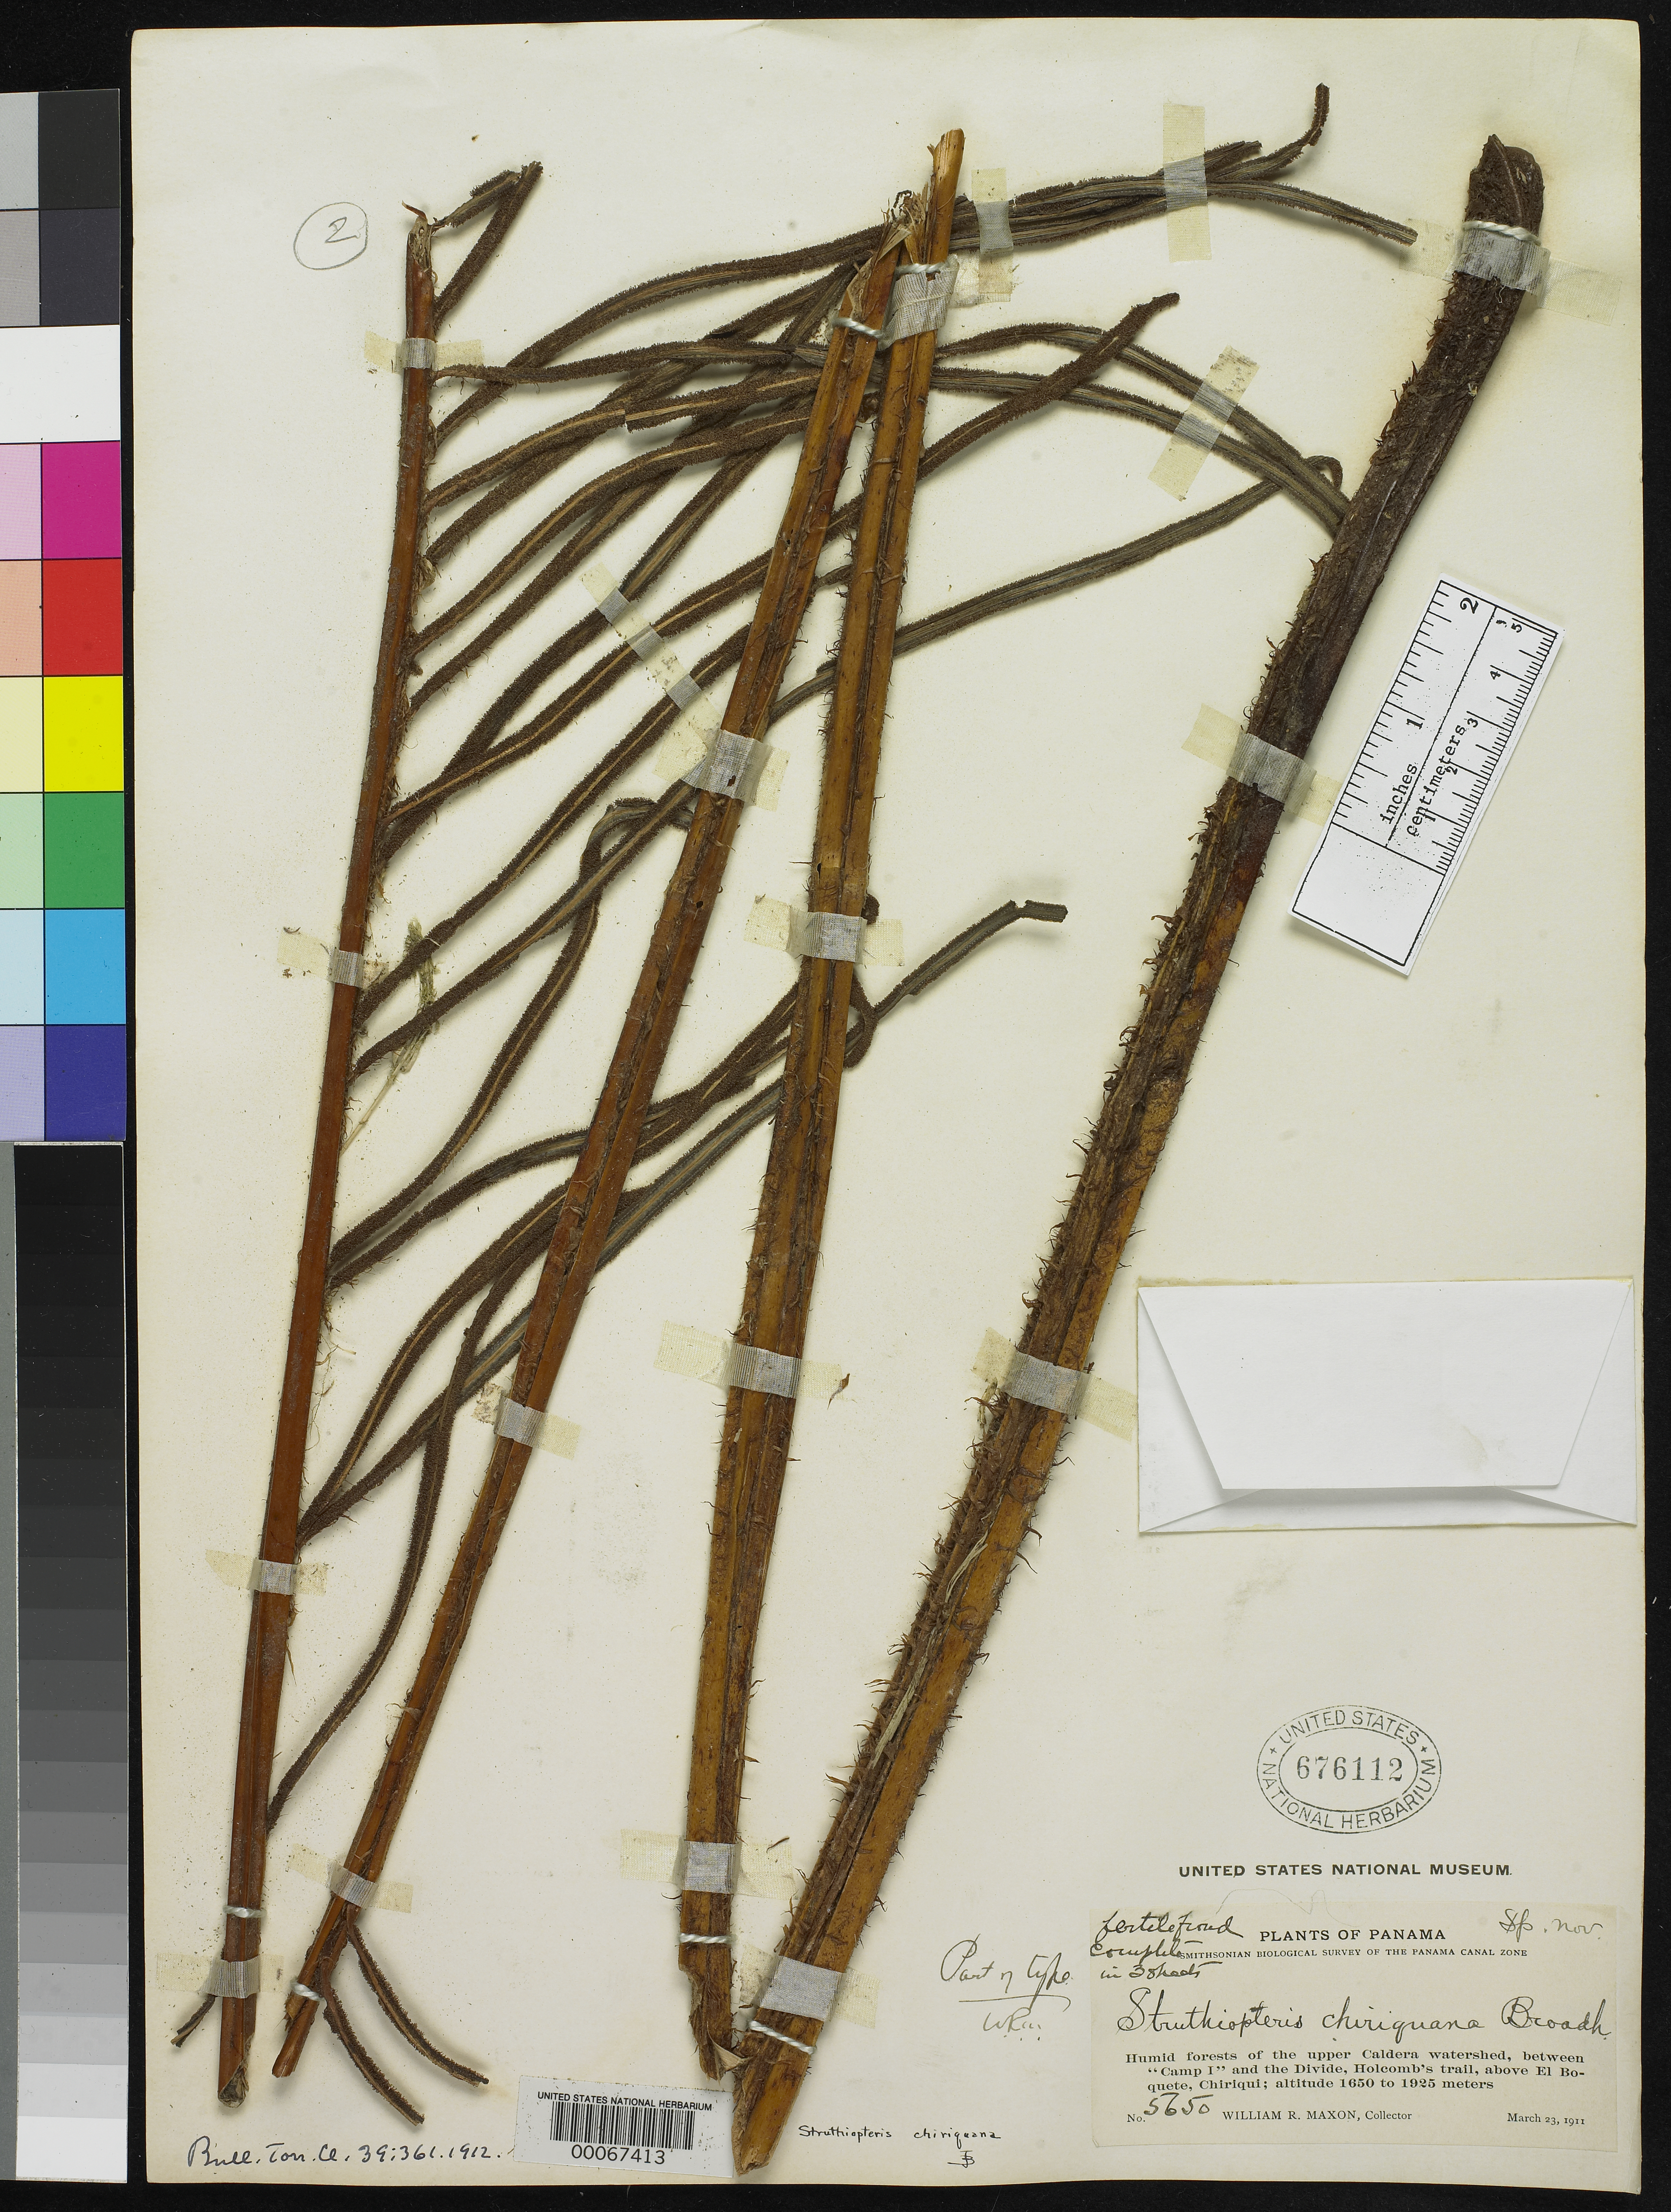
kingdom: Plantae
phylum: Tracheophyta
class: Polypodiopsida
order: Polypodiales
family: Blechnaceae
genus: Struthiopteris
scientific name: Struthiopteris chiriquana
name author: Broadh.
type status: Holotype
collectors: W. R. Maxon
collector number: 5650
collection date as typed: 23 Mar 1911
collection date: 1911-03-23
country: Panama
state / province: Chiriquí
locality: Upper Caldera River, between Camp 1 and divide, Holcomb's Trail, above El Boquete.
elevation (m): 1650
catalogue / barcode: US 676112